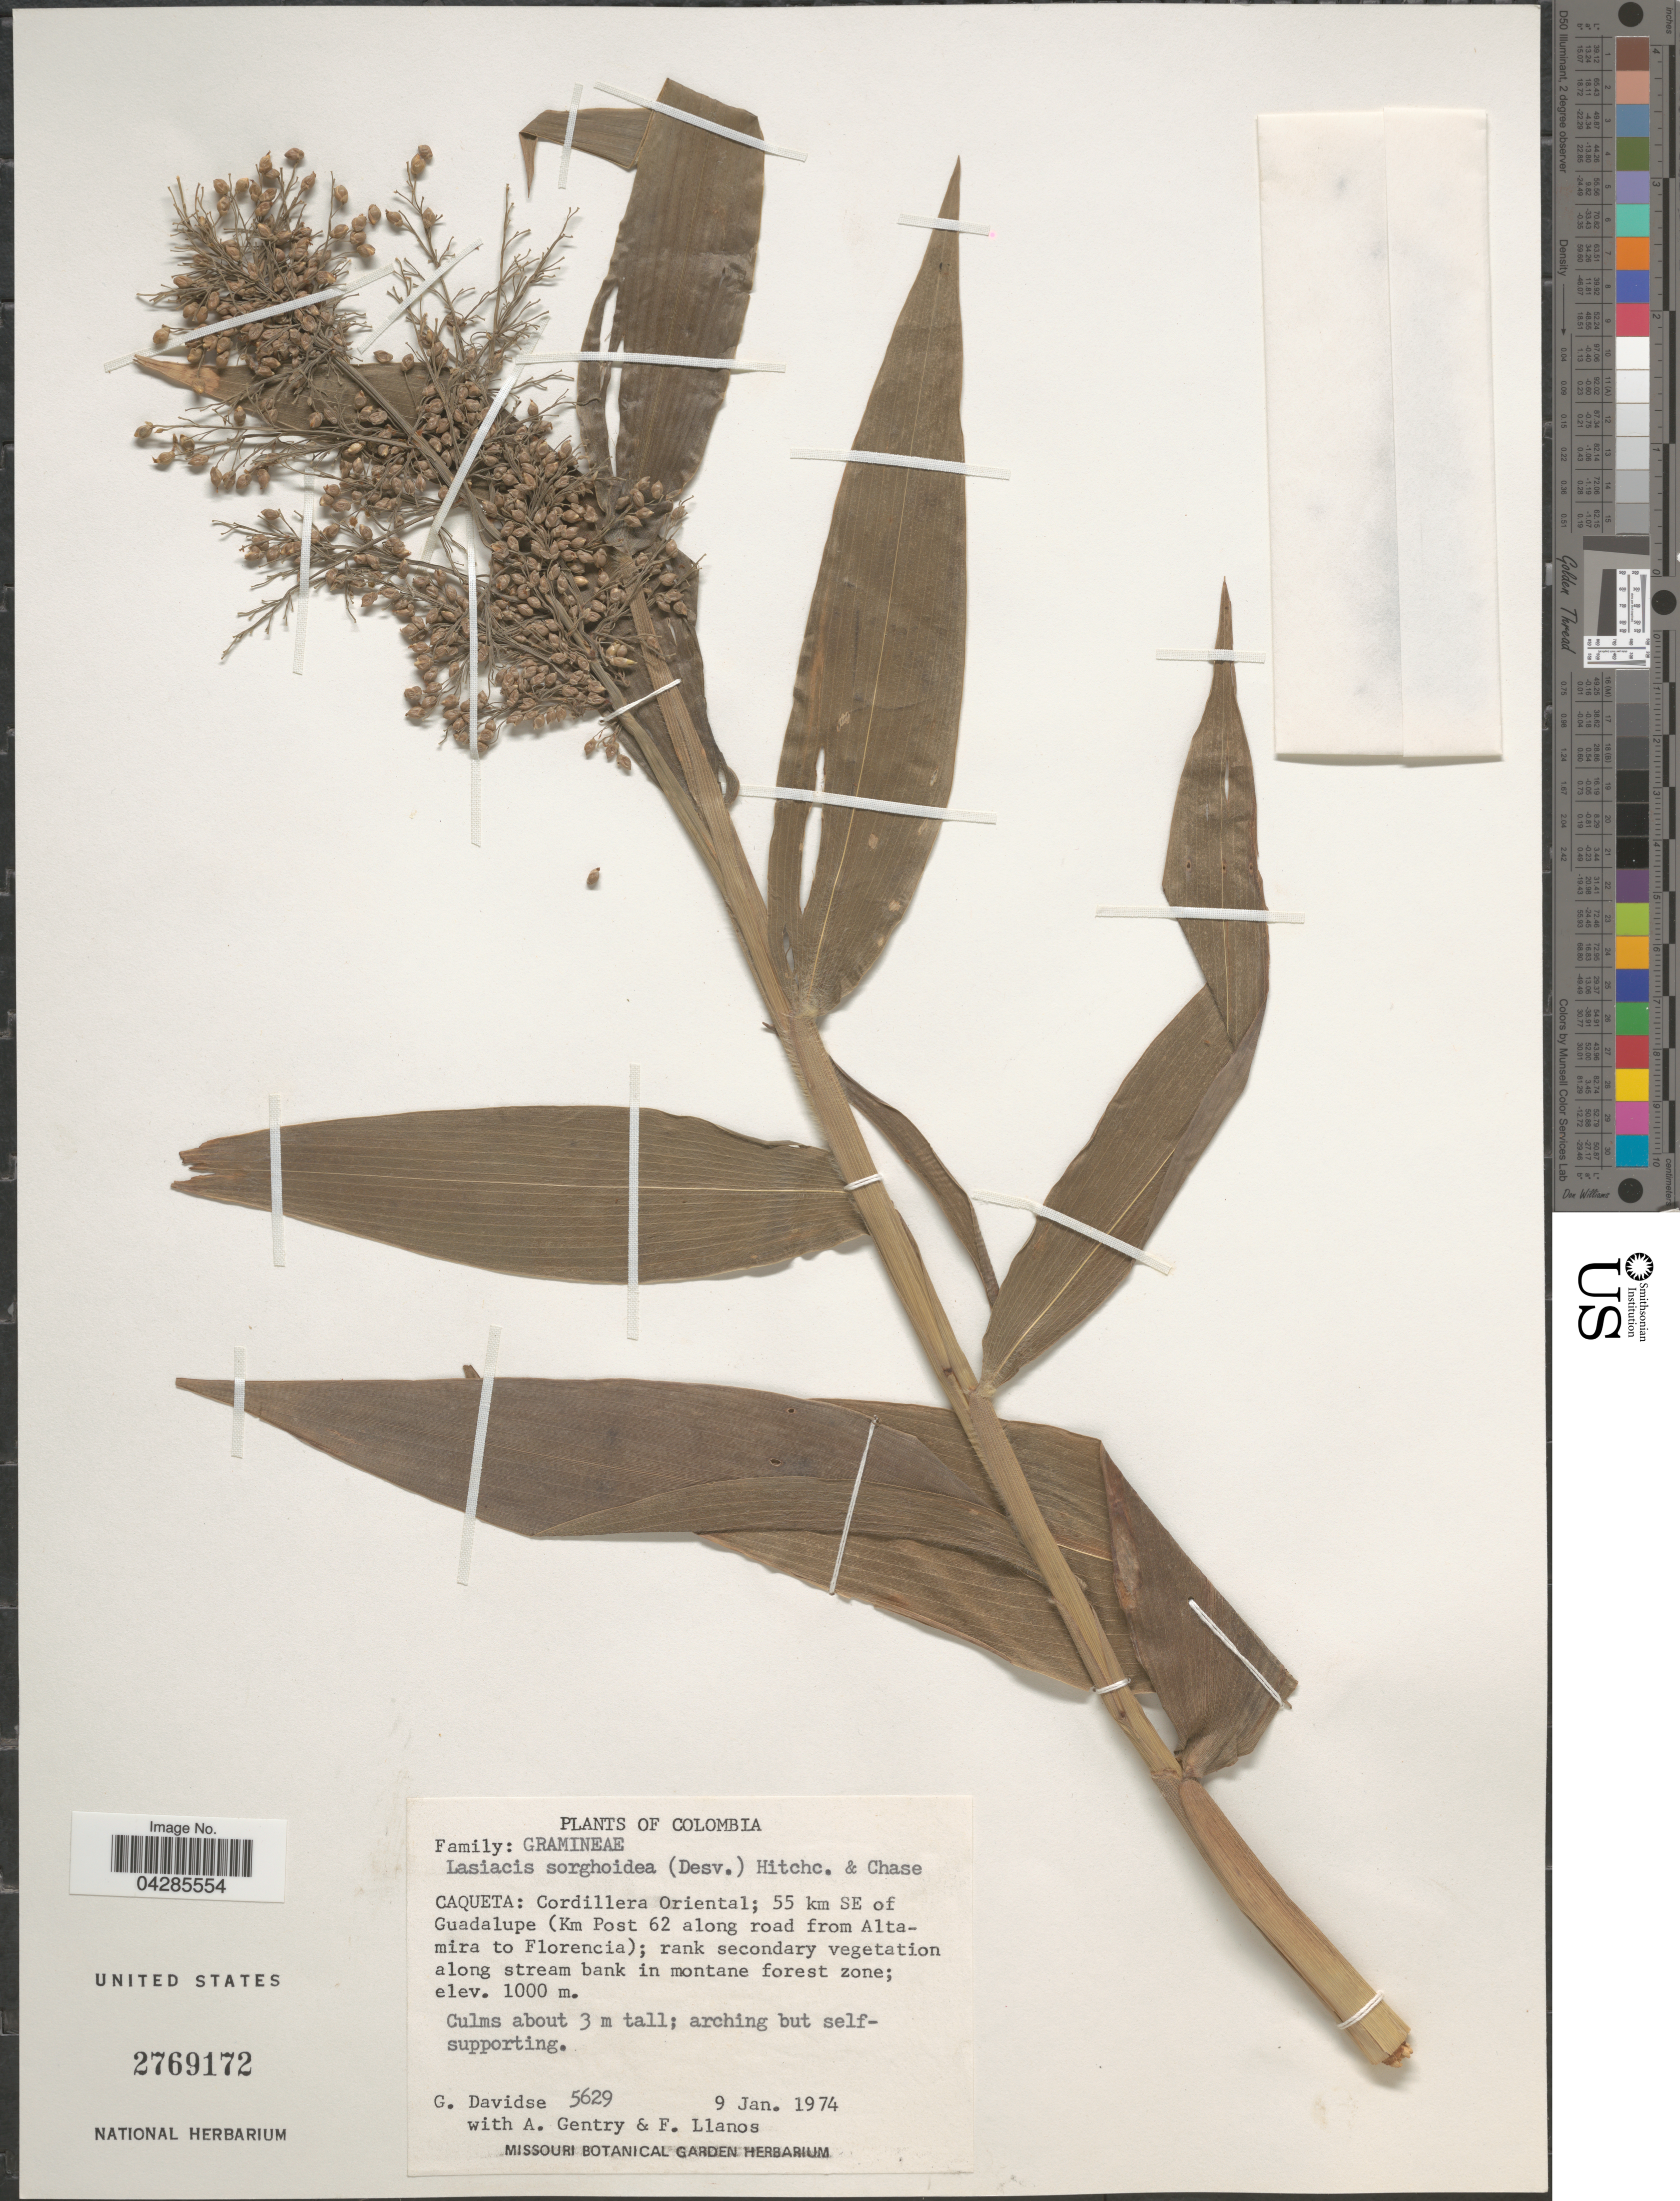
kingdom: Plantae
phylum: Tracheophyta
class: Liliopsida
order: Poales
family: Poaceae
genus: Lasiacis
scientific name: Lasiacis sorghoidea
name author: (Desv. ex Ham.) Hitchc. & Chase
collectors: G. Davidse, A. H. Gentry & F. Llanos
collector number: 5629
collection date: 1974-01-09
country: Colombia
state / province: Caquetá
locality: Cordillera Oriental; 55 km SE of Guadalupe (Km Post 62 along road from Altamira to Florencia).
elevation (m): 1000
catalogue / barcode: US 2769172